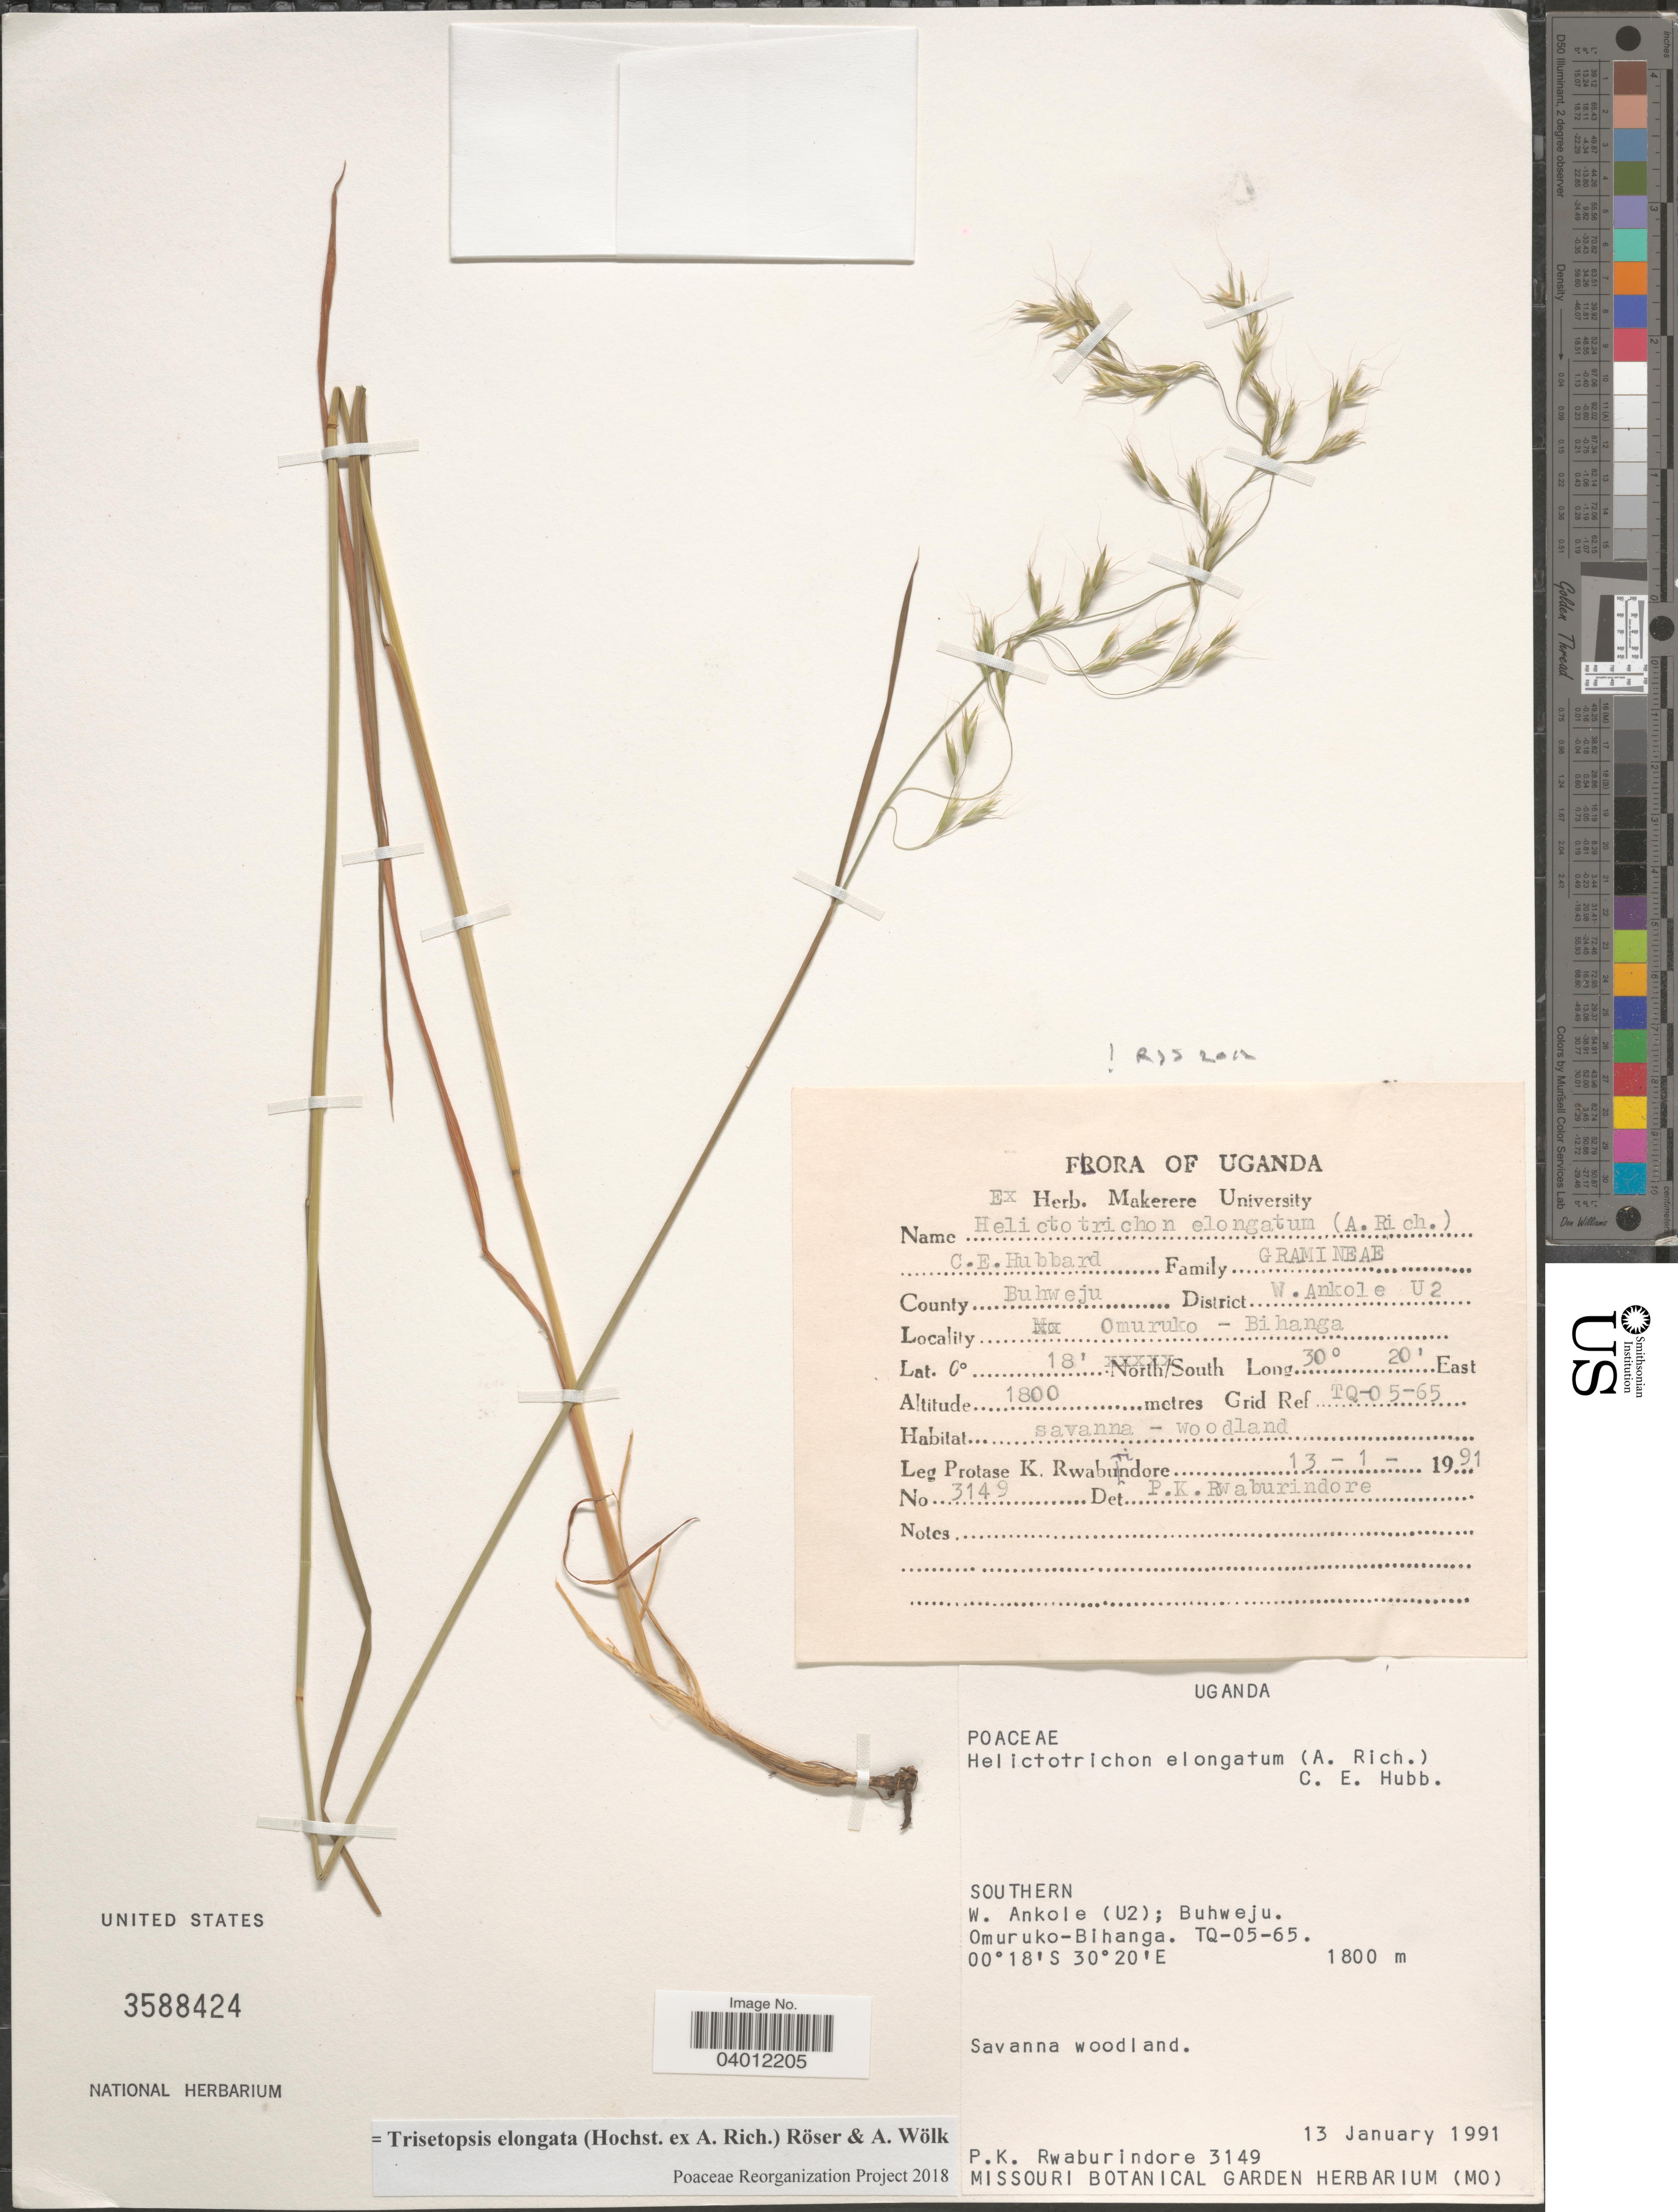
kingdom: Plantae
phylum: Tracheophyta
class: Liliopsida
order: Poales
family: Poaceae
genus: Trisetopsis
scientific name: Trisetopsis elongata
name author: (Hochst. ex A. Rich.) Röser & Wölk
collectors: P. Rwaburindore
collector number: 3149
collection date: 1991-01-13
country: Uganda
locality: Southern. County Buhweju. District W. Ankole (U2). Omuruko-Bihanga. Grid Ref TQ-05-65.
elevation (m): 1800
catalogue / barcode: US 3588424